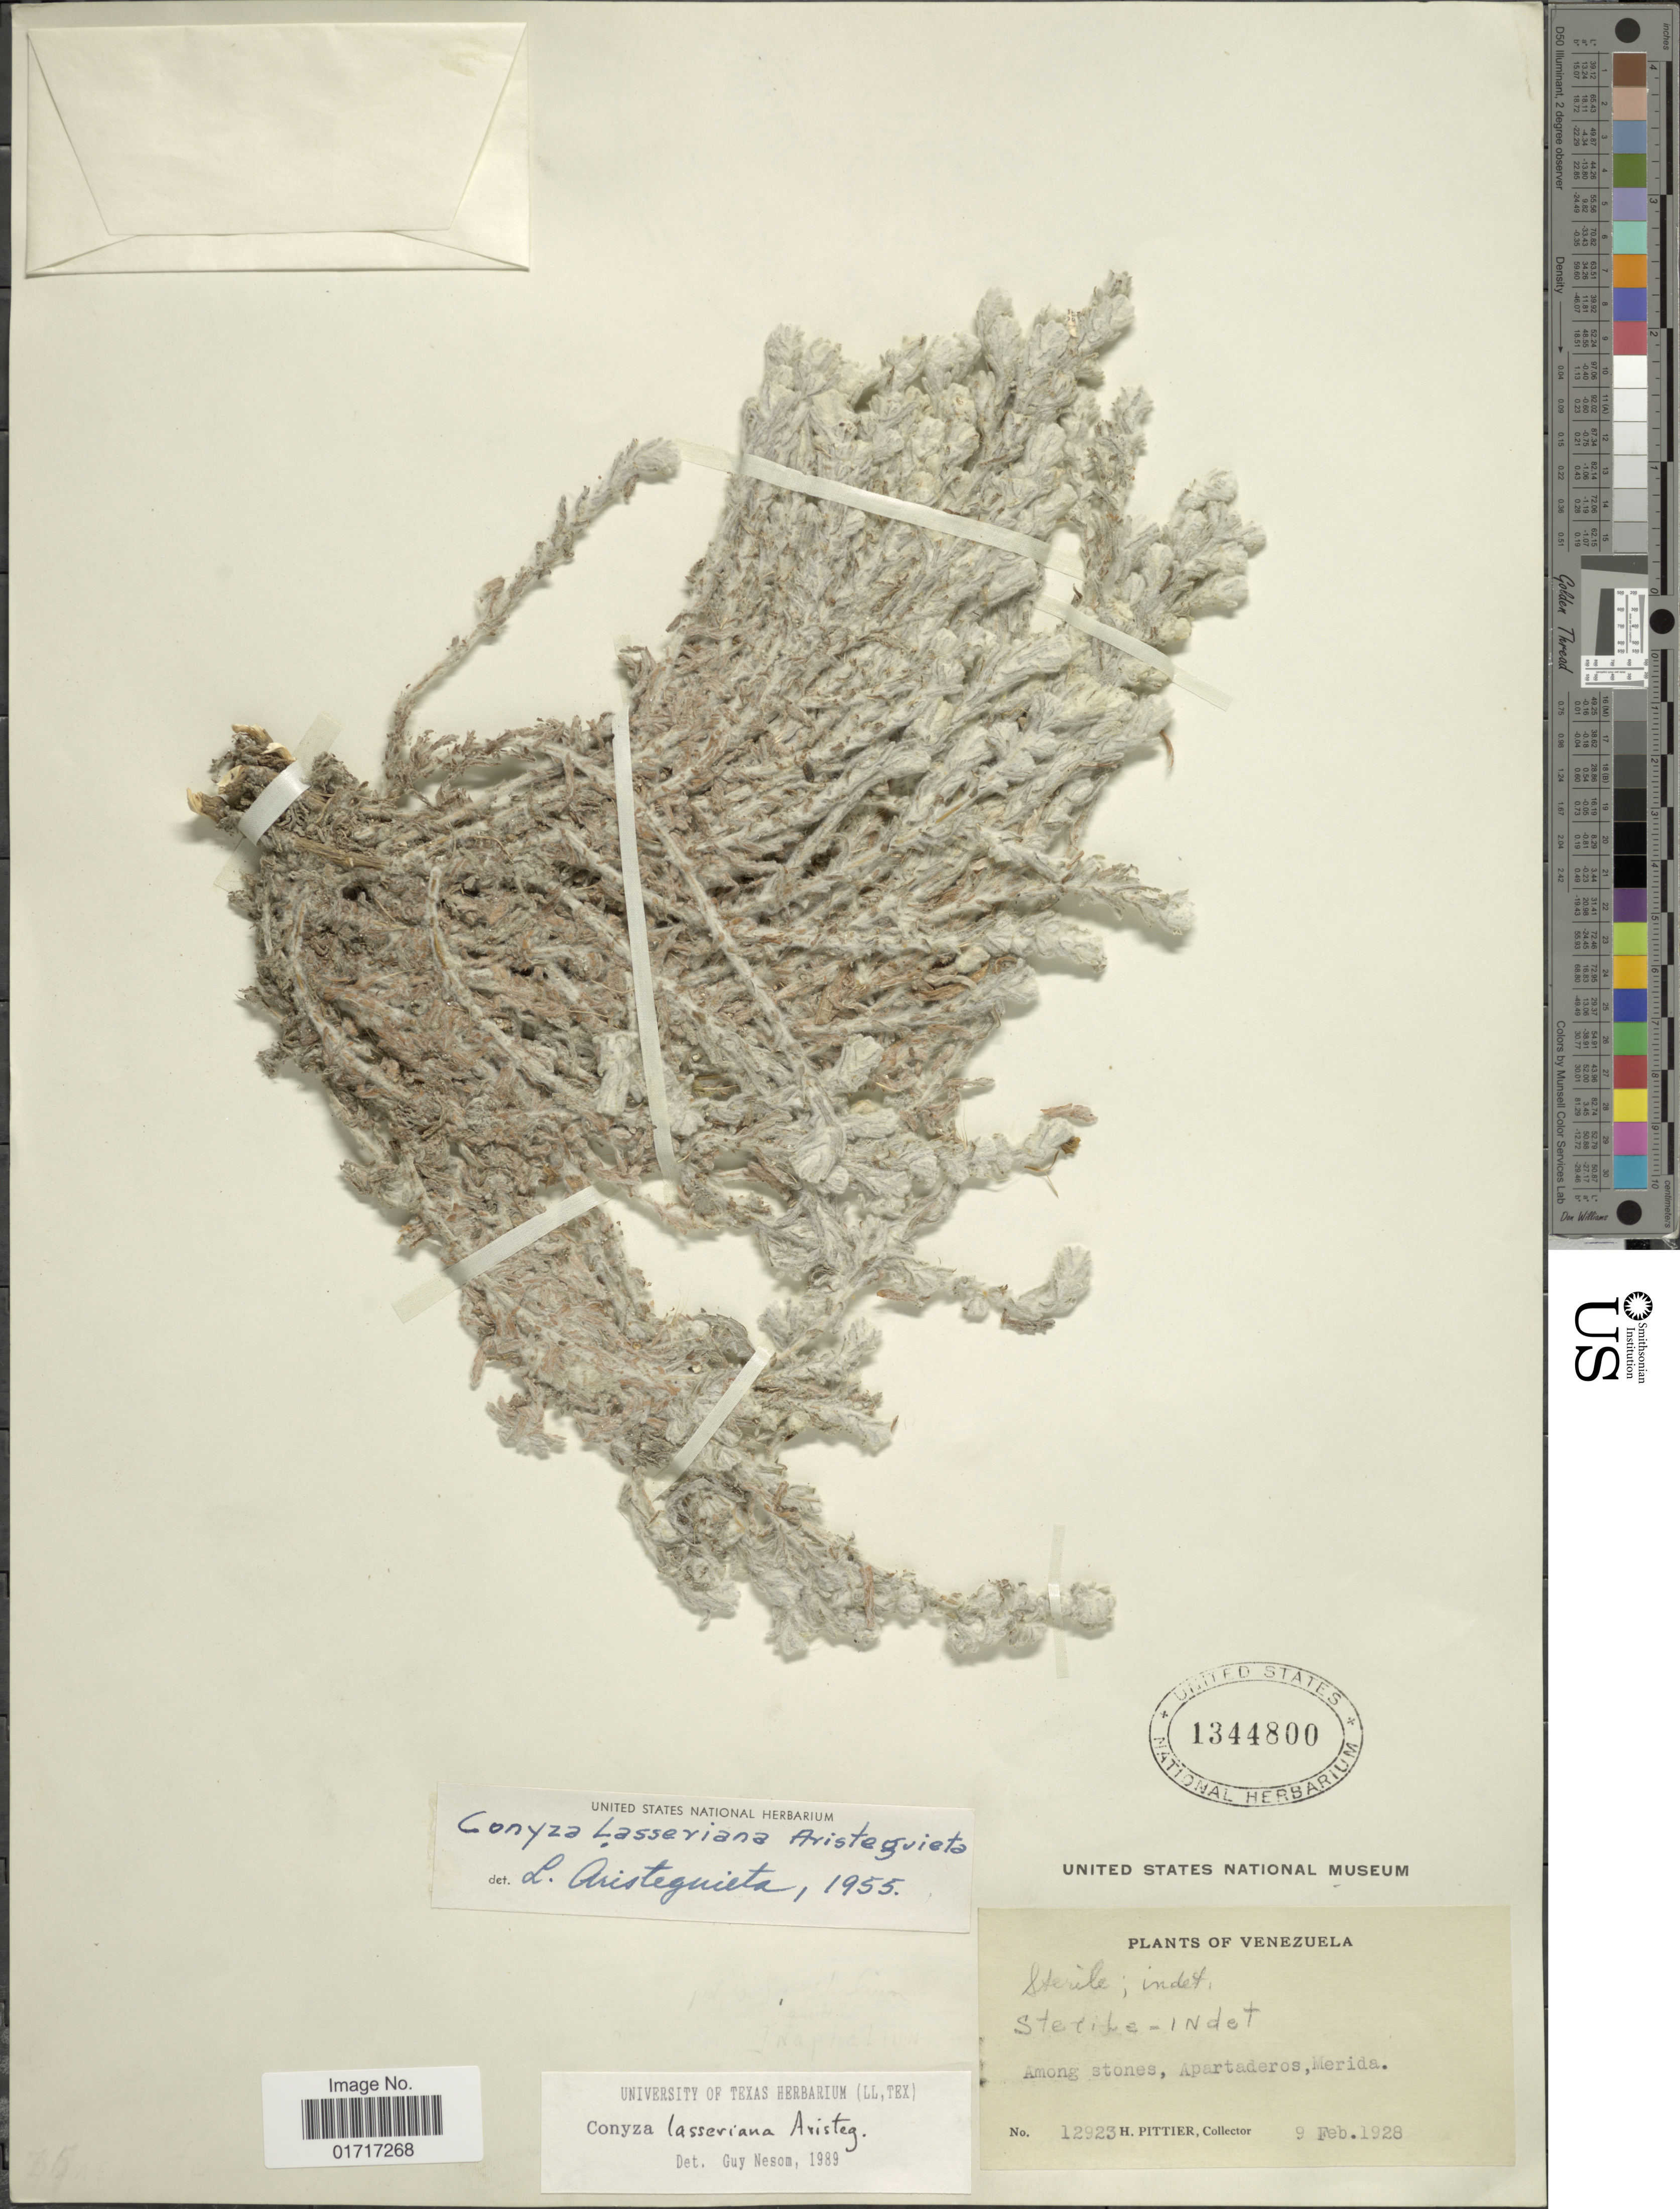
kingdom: Plantae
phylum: Tracheophyta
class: Magnoliopsida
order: Asterales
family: Asteraceae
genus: Conyza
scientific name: Conyza lasseriana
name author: Aristeg.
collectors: H. F. Pittier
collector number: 12923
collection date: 1928-02-09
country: Venezuela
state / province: Mérida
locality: Venezuela, Among stones, Apartaderos, Merida.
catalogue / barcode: US 1344800